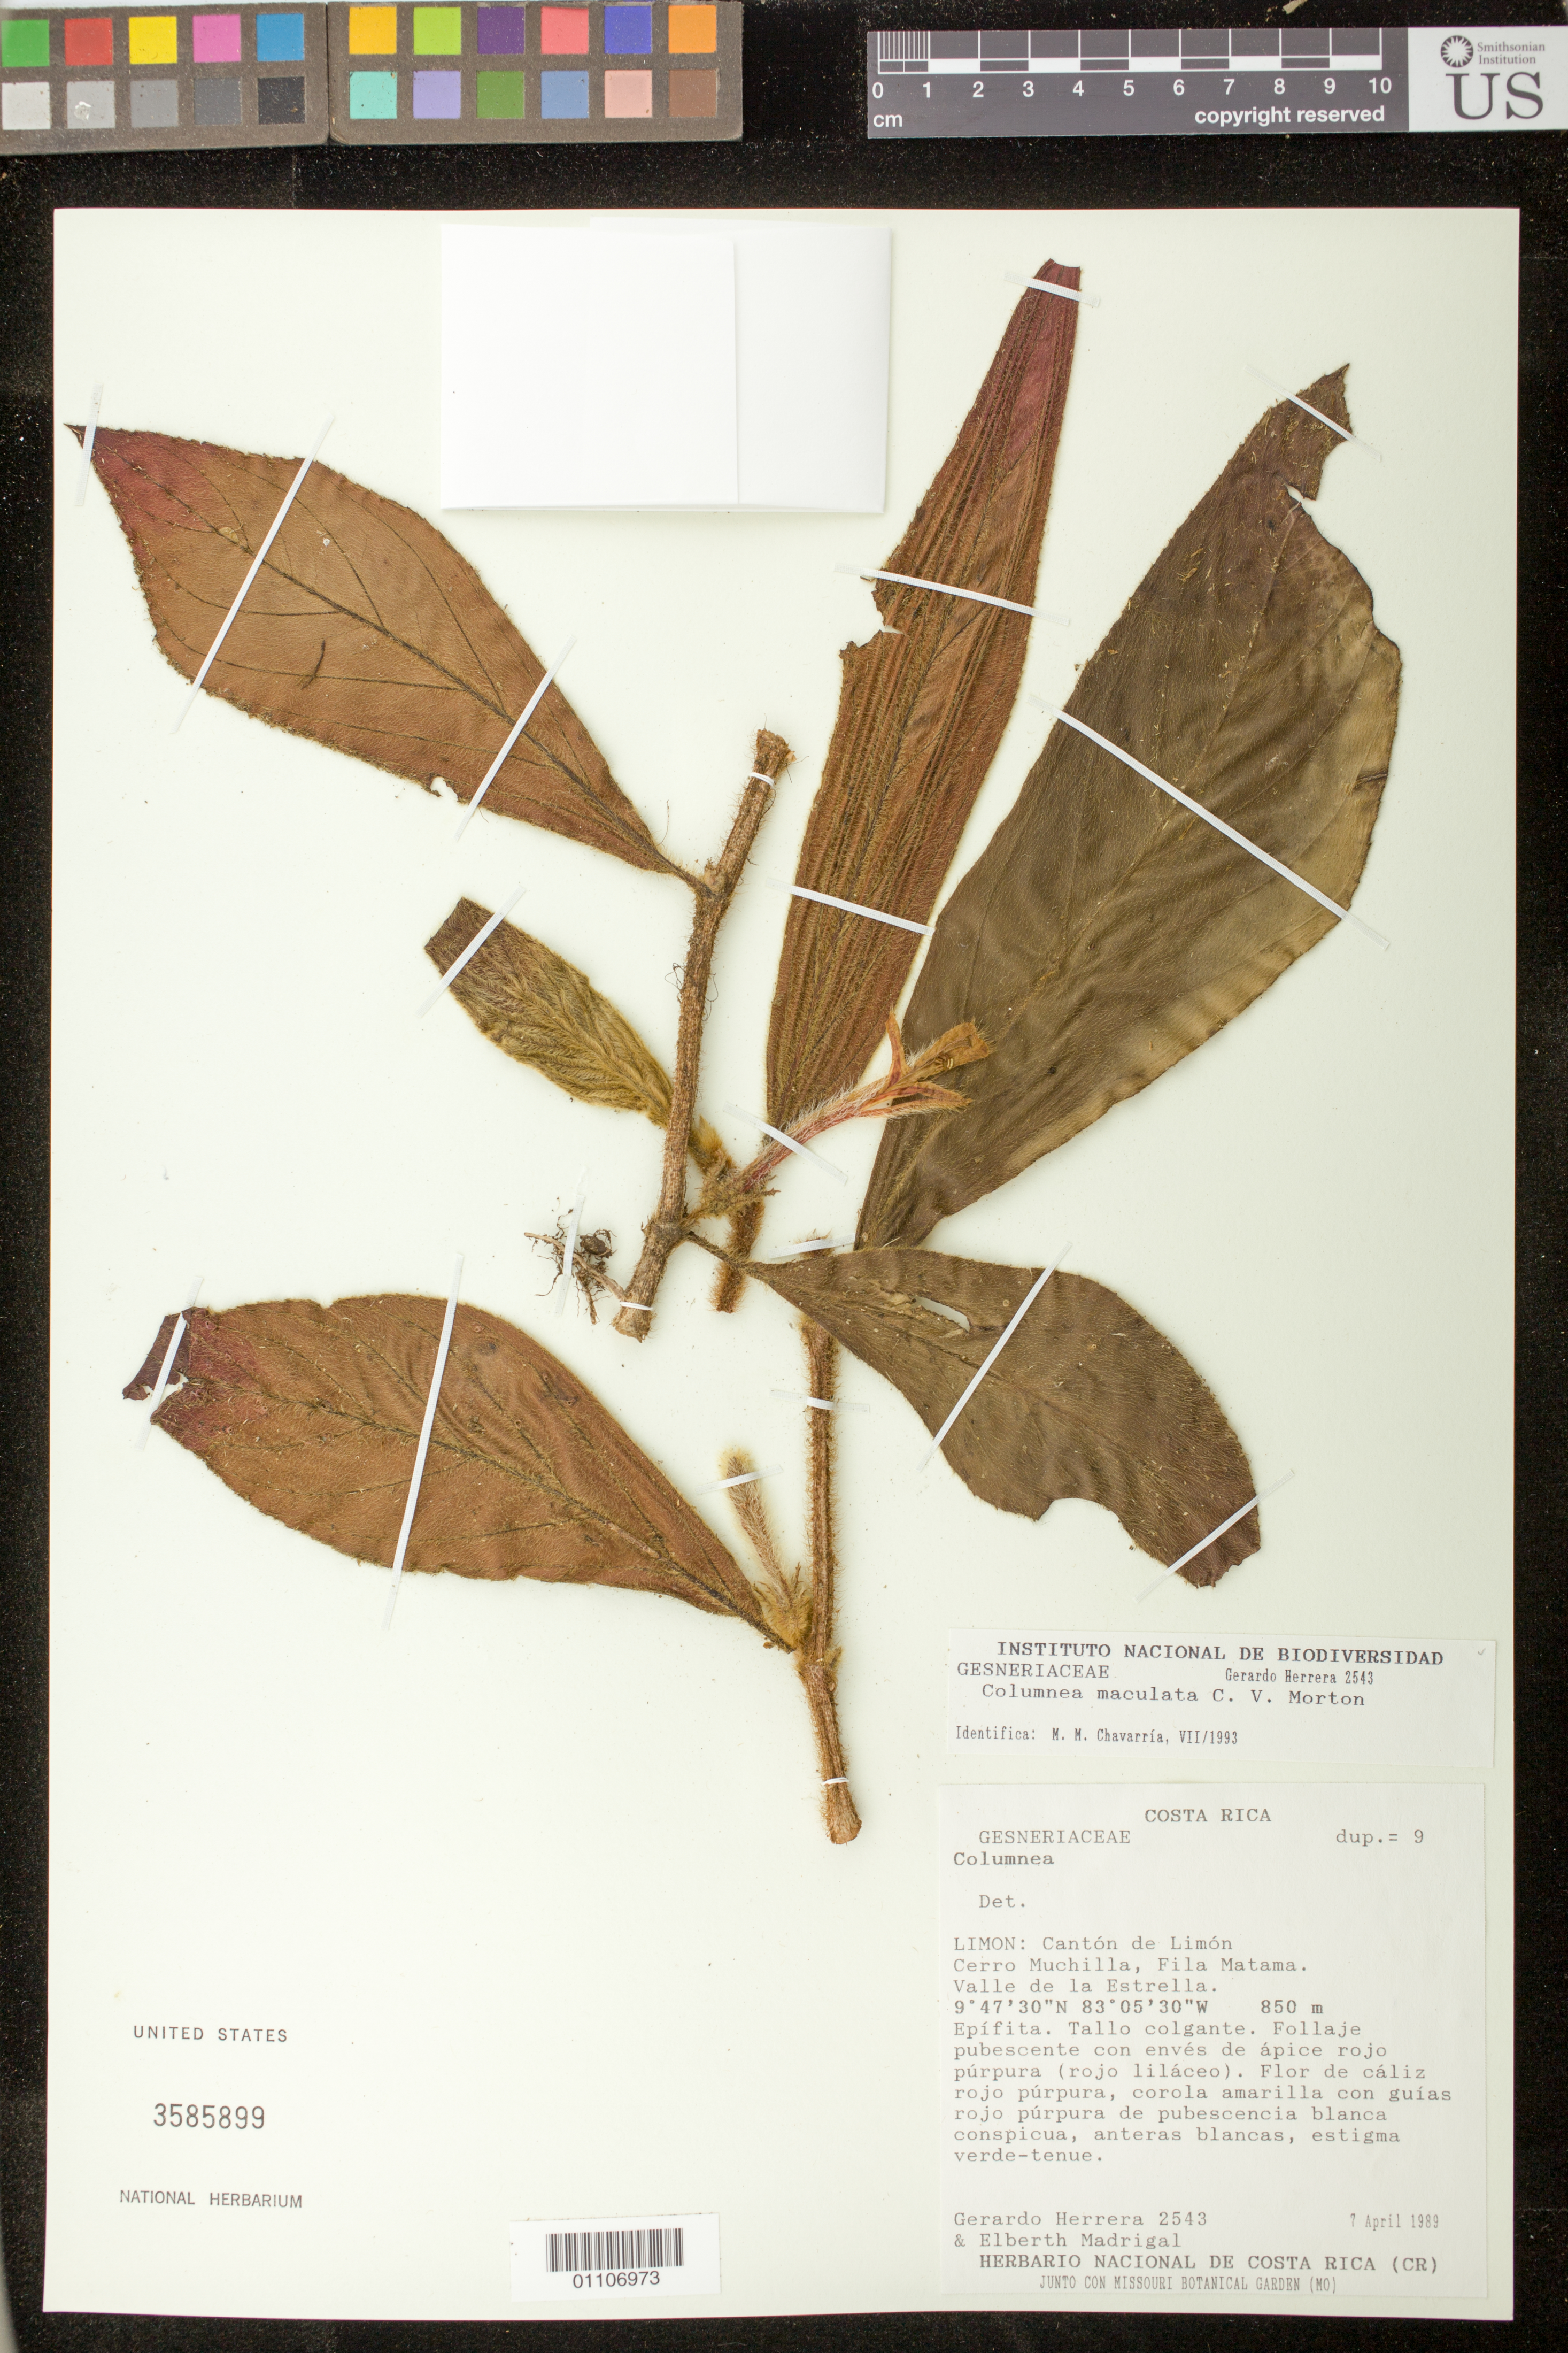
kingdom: Plantae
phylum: Tracheophyta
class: Magnoliopsida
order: Lamiales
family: Gesneriaceae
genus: Columnea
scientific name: Columnea maculata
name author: C.V. Morton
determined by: Chavarría, Maria M.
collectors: G. Herrera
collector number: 2543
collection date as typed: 07 Apr 1989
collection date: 1989-04-07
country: Costa Rica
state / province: Limón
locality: Cantón Limón, Dist. Valle La Estrella, Cerro Muchilla, Fila Matama.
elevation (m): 850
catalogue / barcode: US 3585899